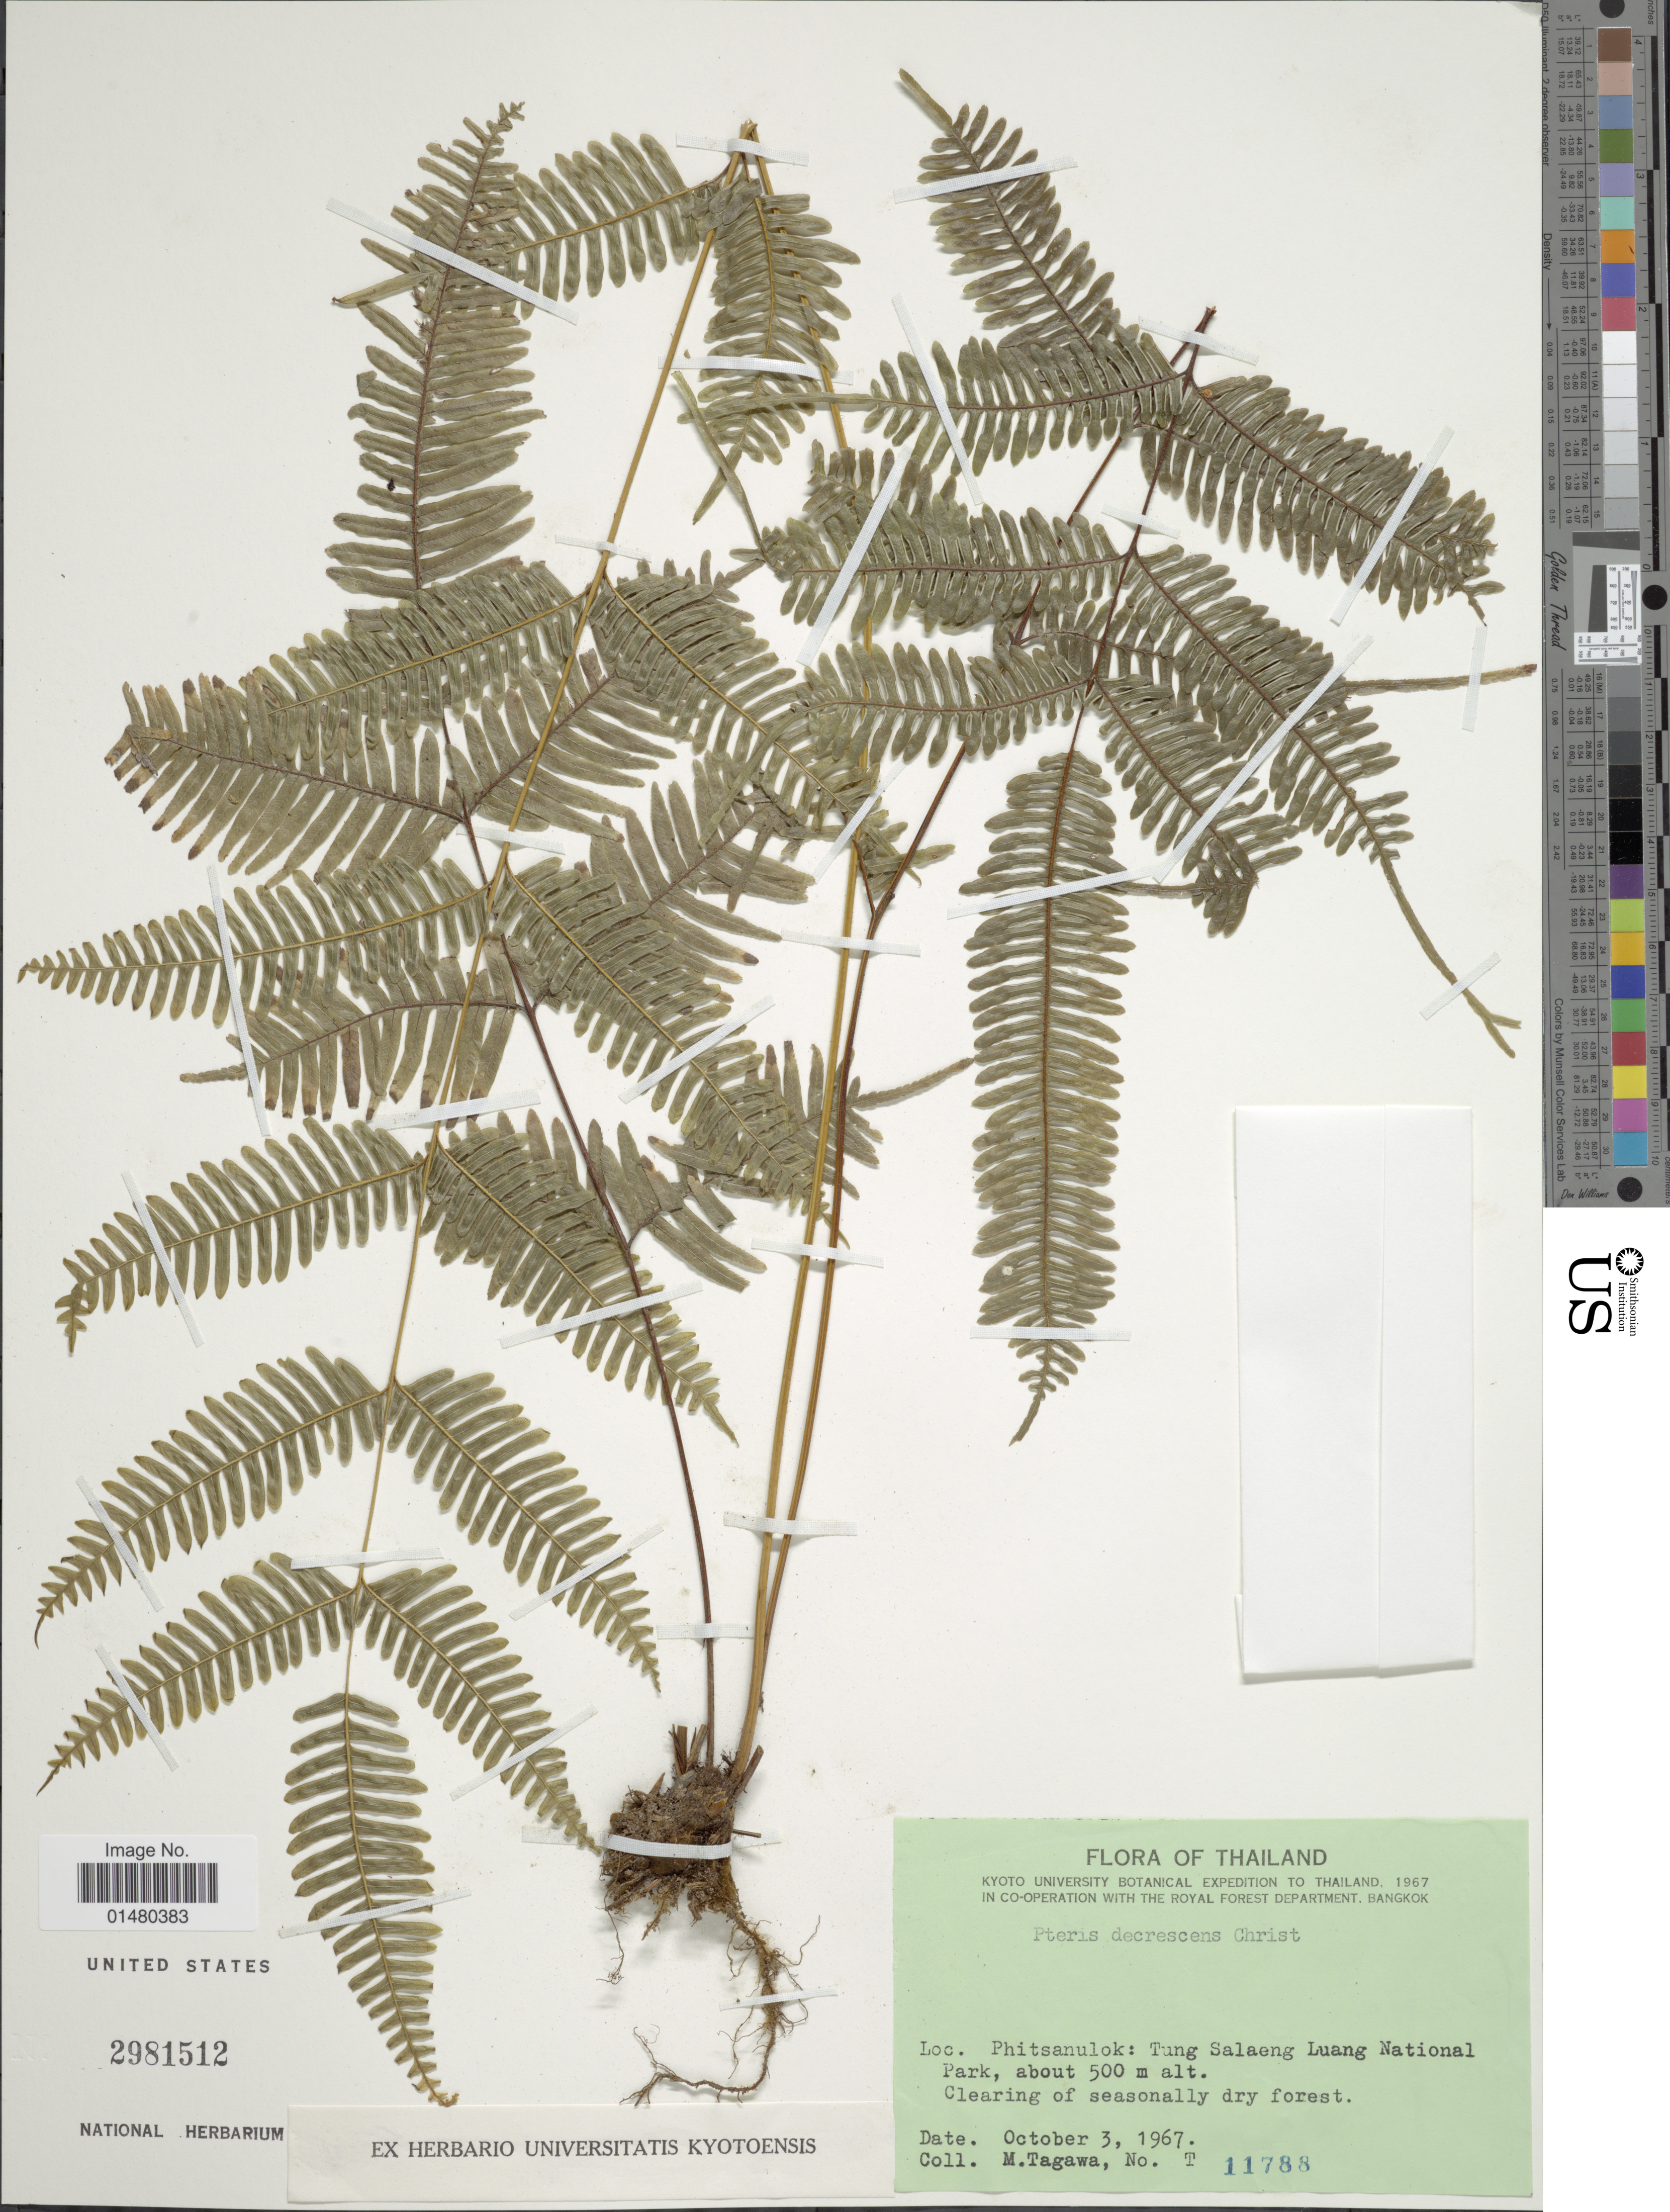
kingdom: Plantae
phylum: Tracheophyta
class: Polypodiopsida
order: Polypodiales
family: Pteridaceae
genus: Pteris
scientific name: Pteris decrescens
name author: Christ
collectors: M. Tagawa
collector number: T 11788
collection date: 1967-10-03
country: Thailand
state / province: Phitsanulok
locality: Tung Salaeng Luang National Park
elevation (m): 500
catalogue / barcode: US 2981512